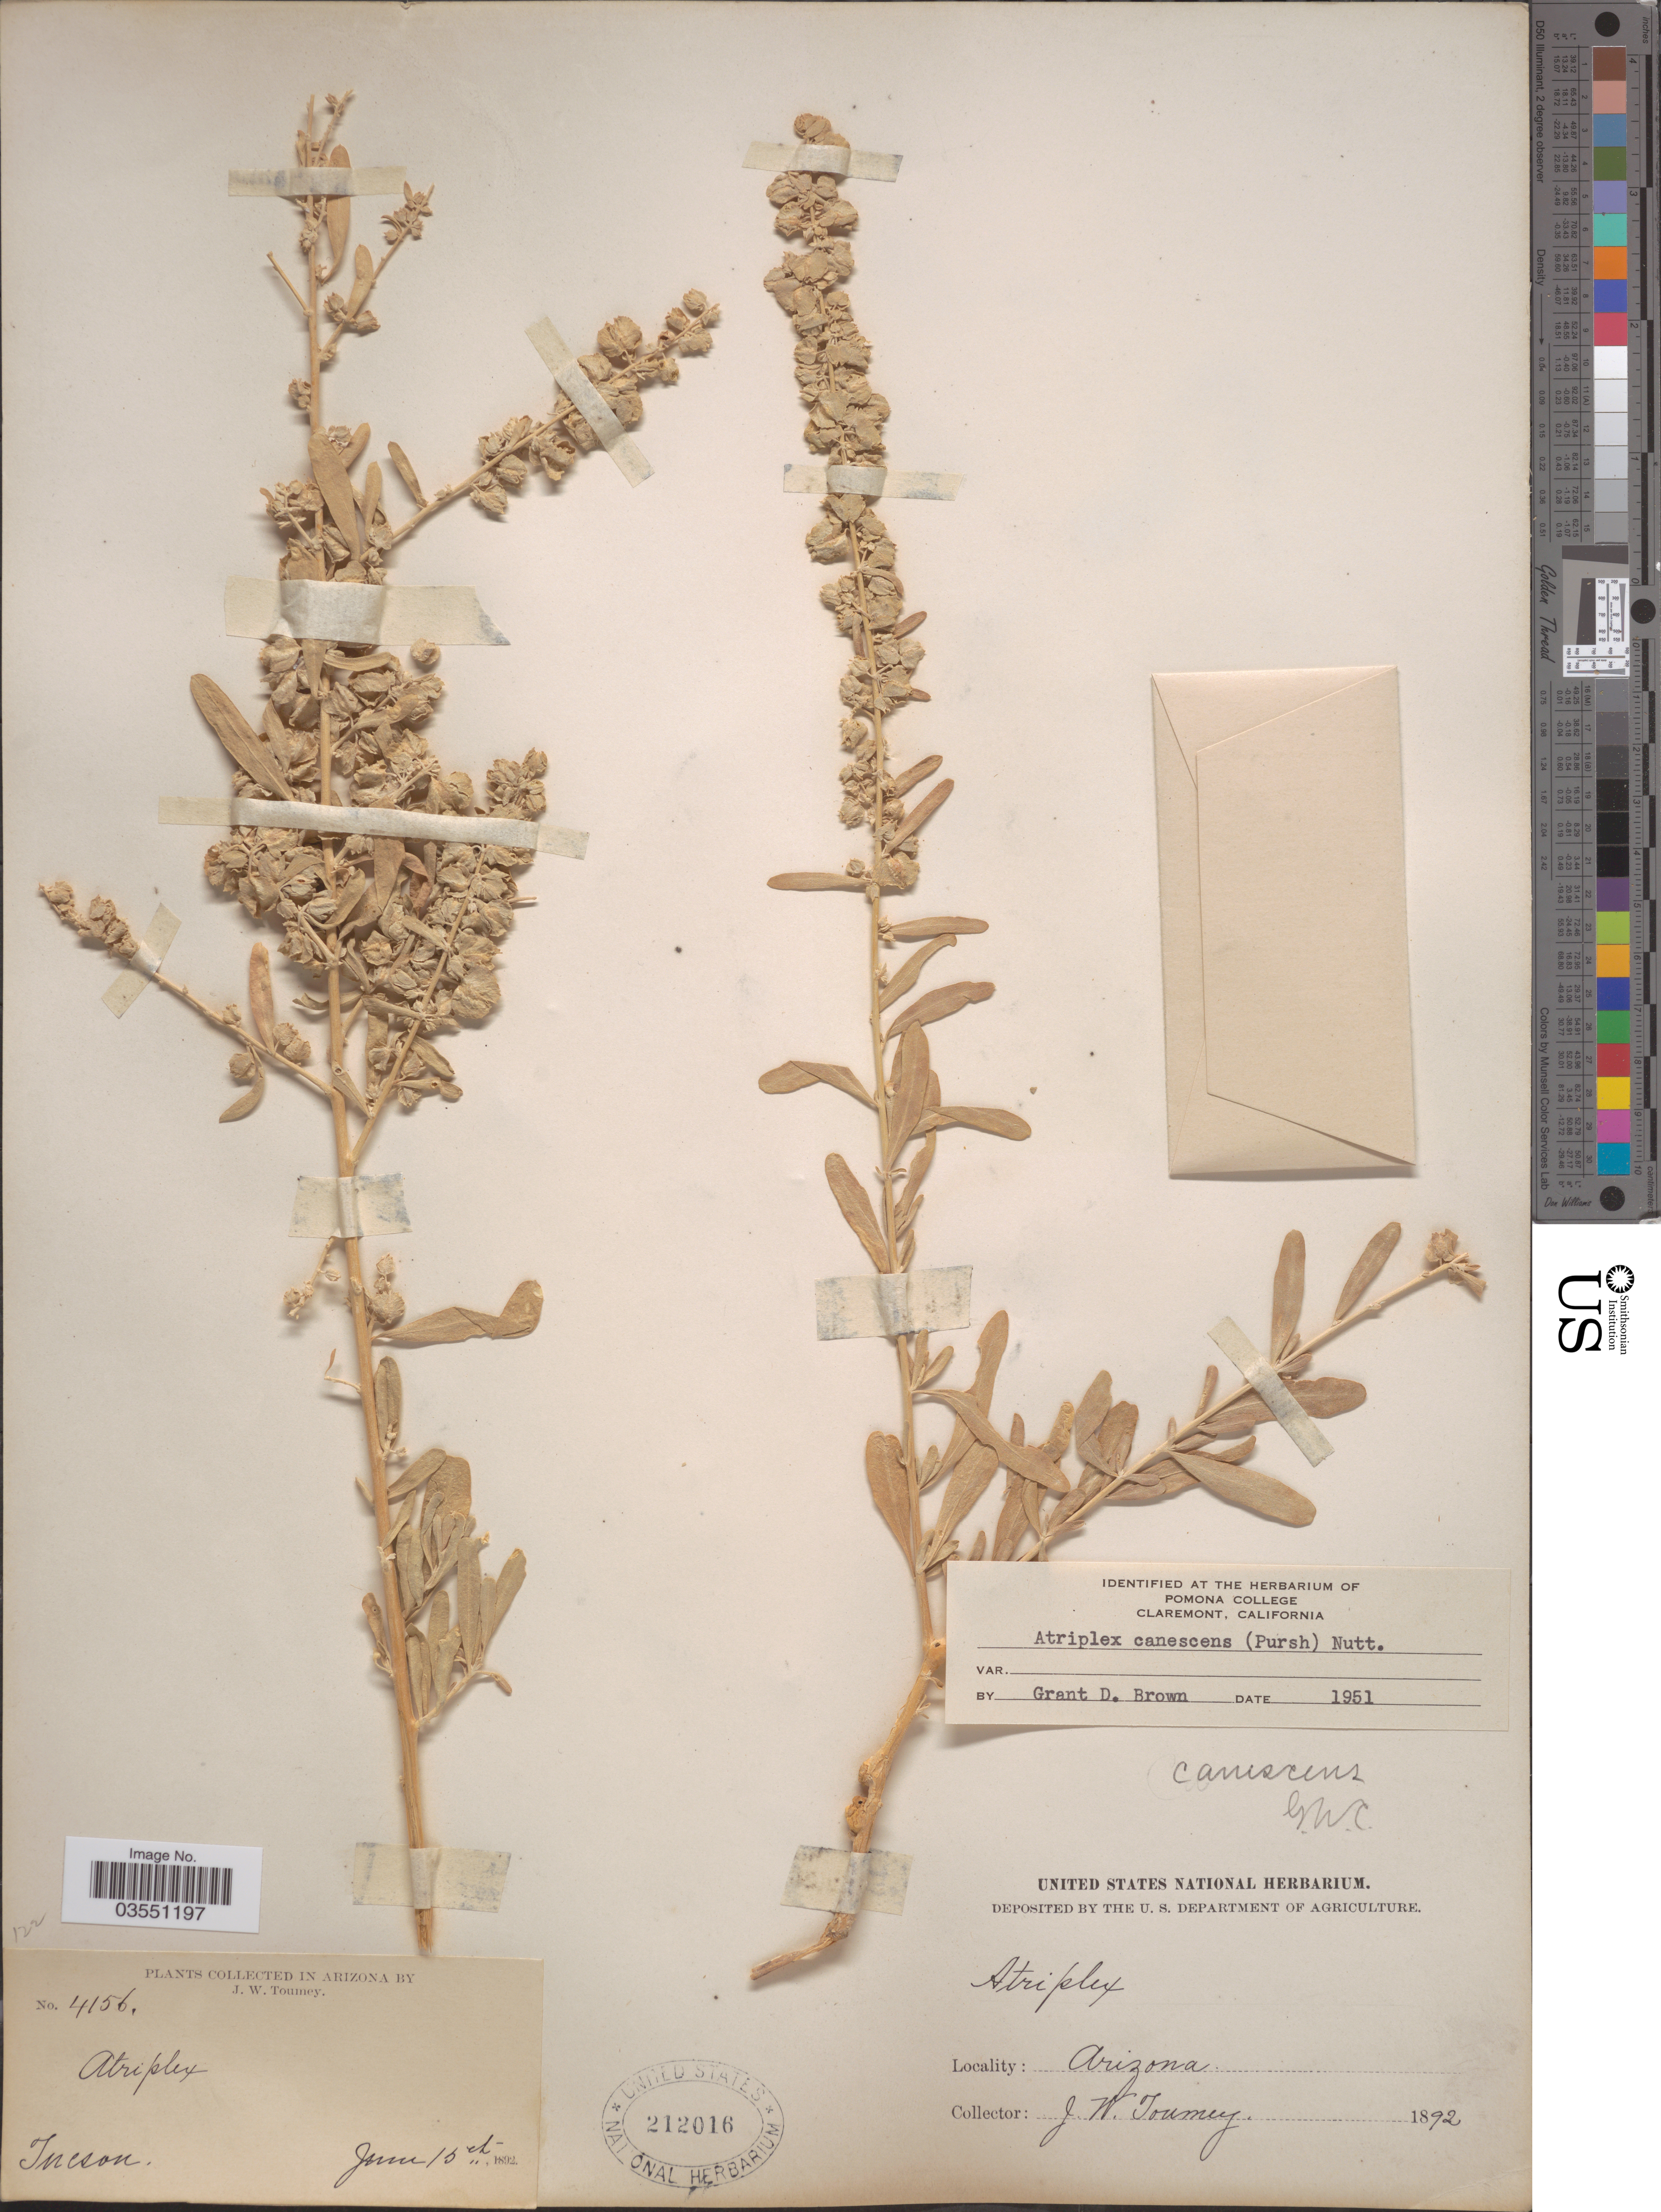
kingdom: Plantae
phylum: Tracheophyta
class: Magnoliopsida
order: Caryophyllales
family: Amaranthaceae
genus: Atriplex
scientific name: Atriplex canescens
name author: (Pursh) Nutt.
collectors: J. W. Toumey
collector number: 4156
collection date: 1892-06-15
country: United States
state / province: Arizona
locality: Tucson.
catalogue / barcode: US 212016